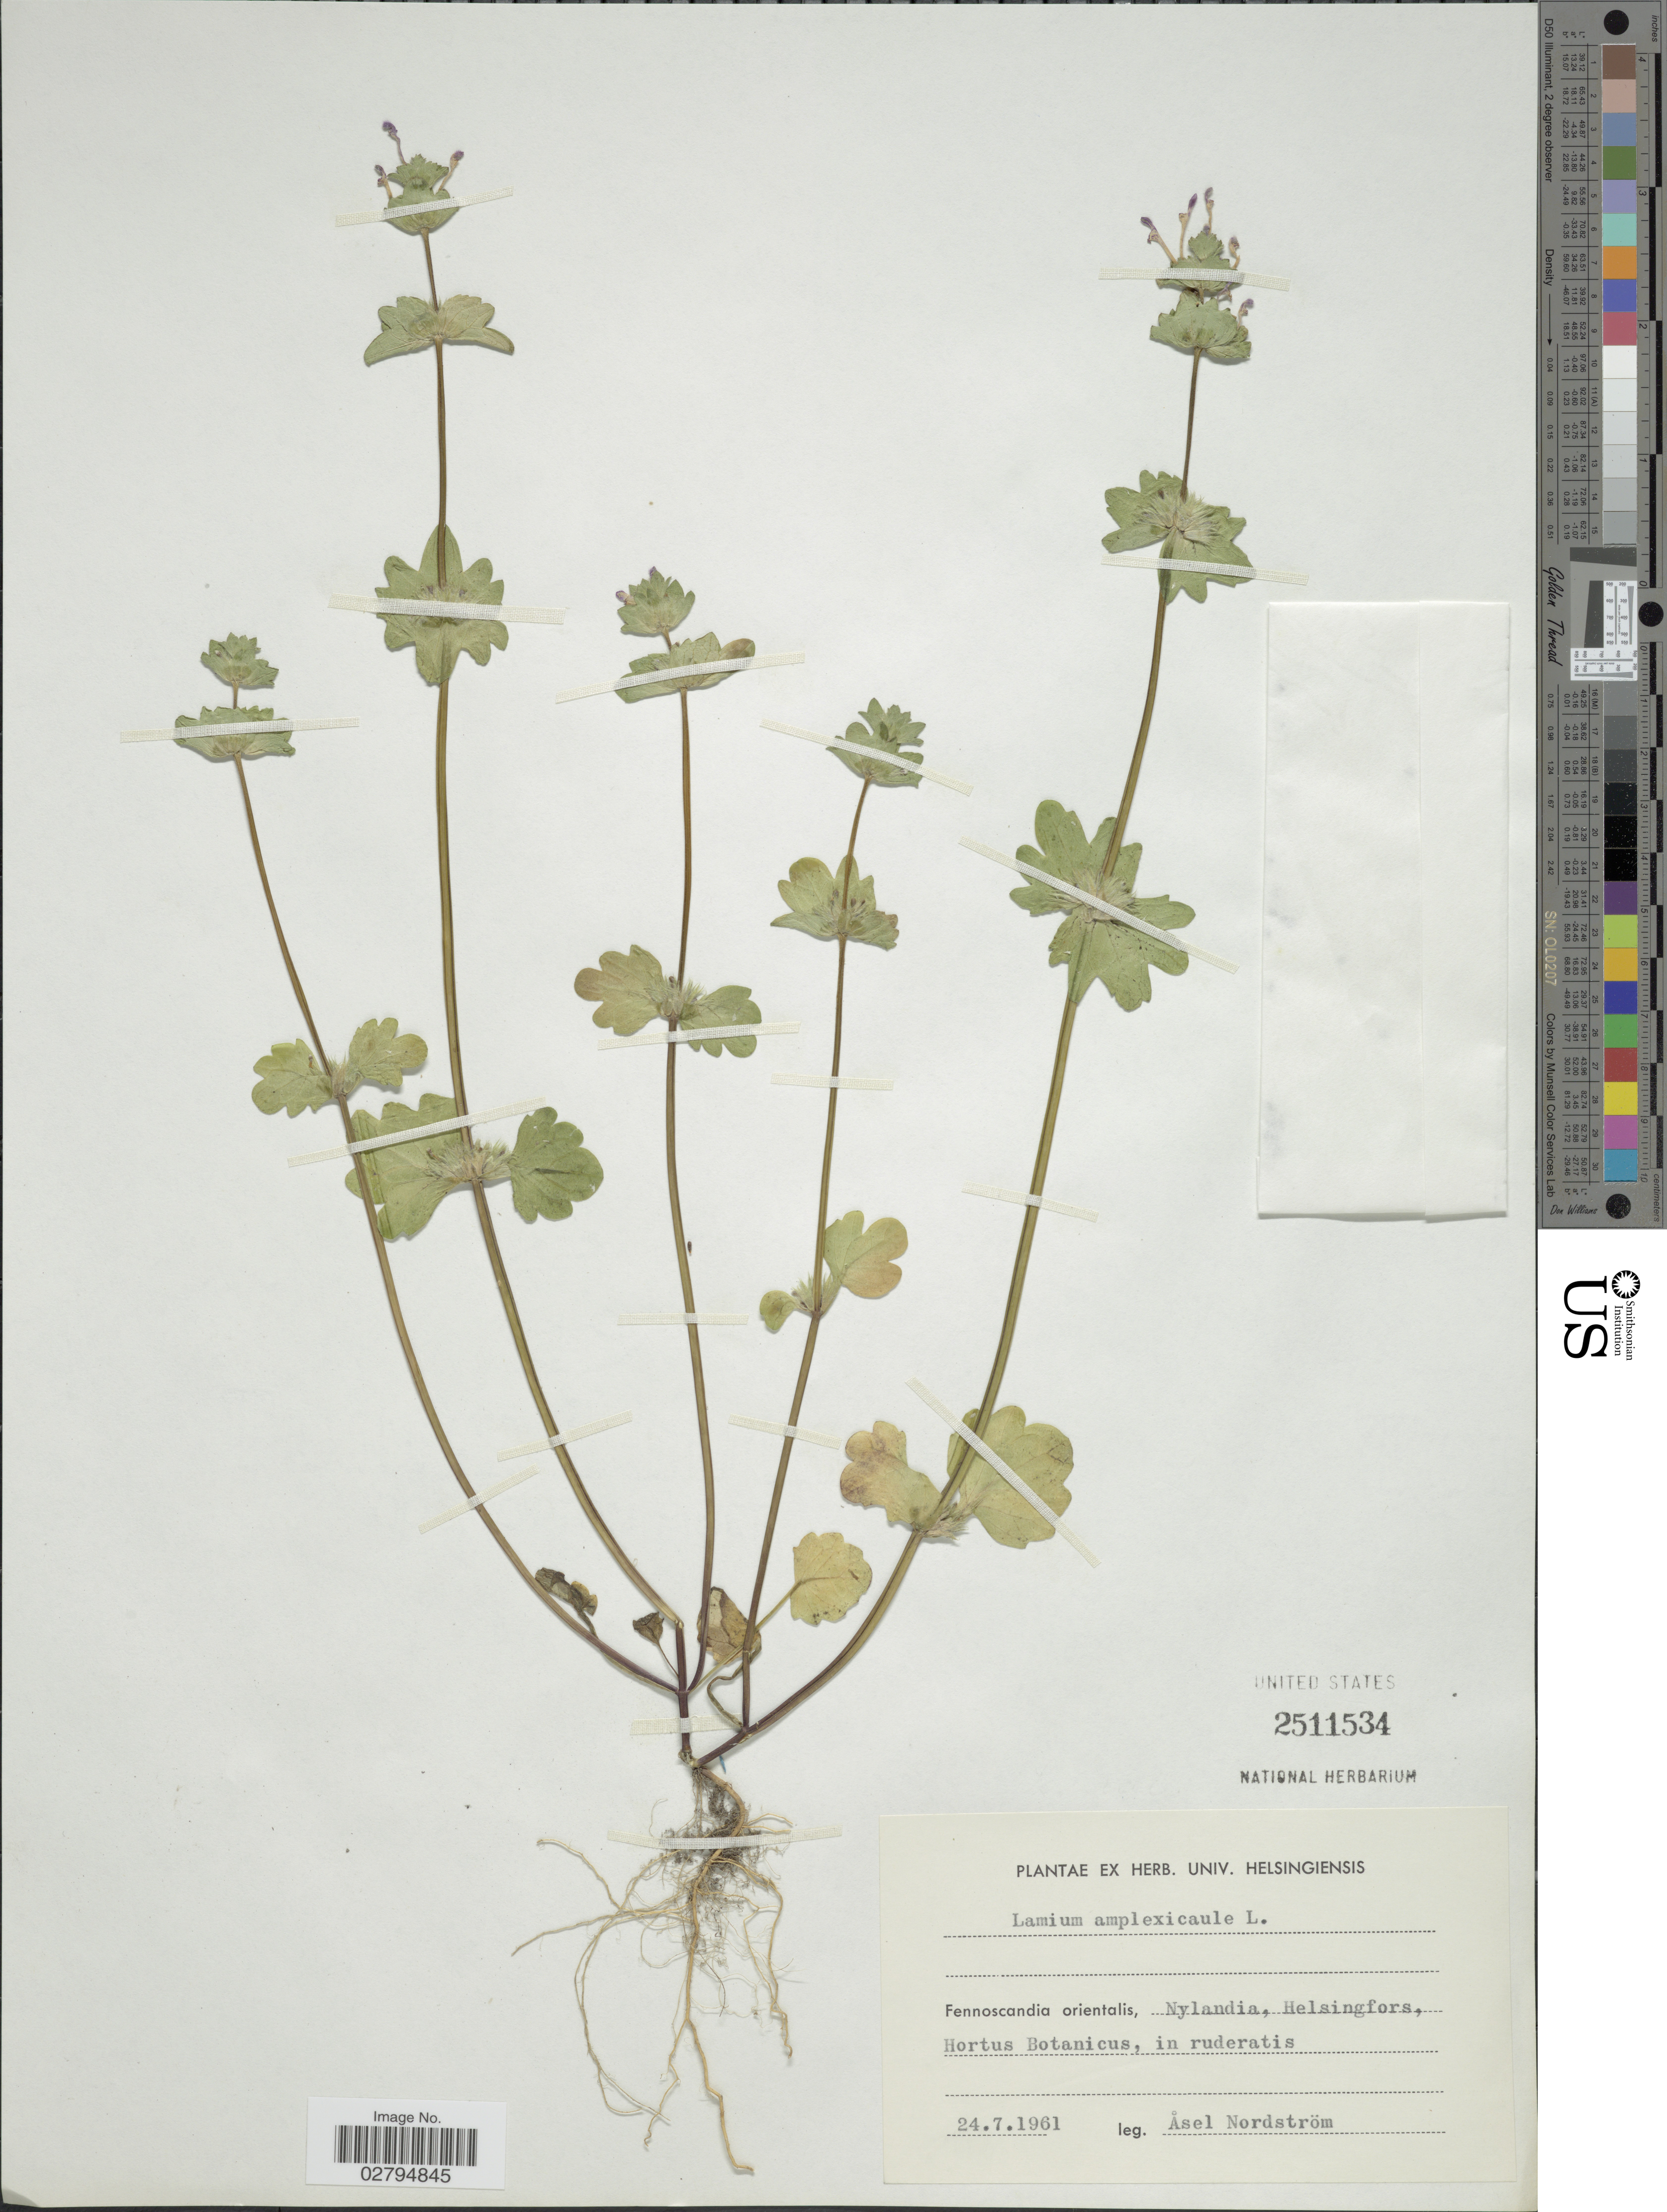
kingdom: Plantae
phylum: Tracheophyta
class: Magnoliopsida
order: Lamiales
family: Lamiaceae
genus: Lamium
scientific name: Lamium amplexicaule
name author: L.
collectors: A. Nordström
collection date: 1961-07-24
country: Finland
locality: Fennoscandia orientalis, Nylandia, Helsingfors, Hortus Botanicus, in ruderatis.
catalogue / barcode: US 2511534